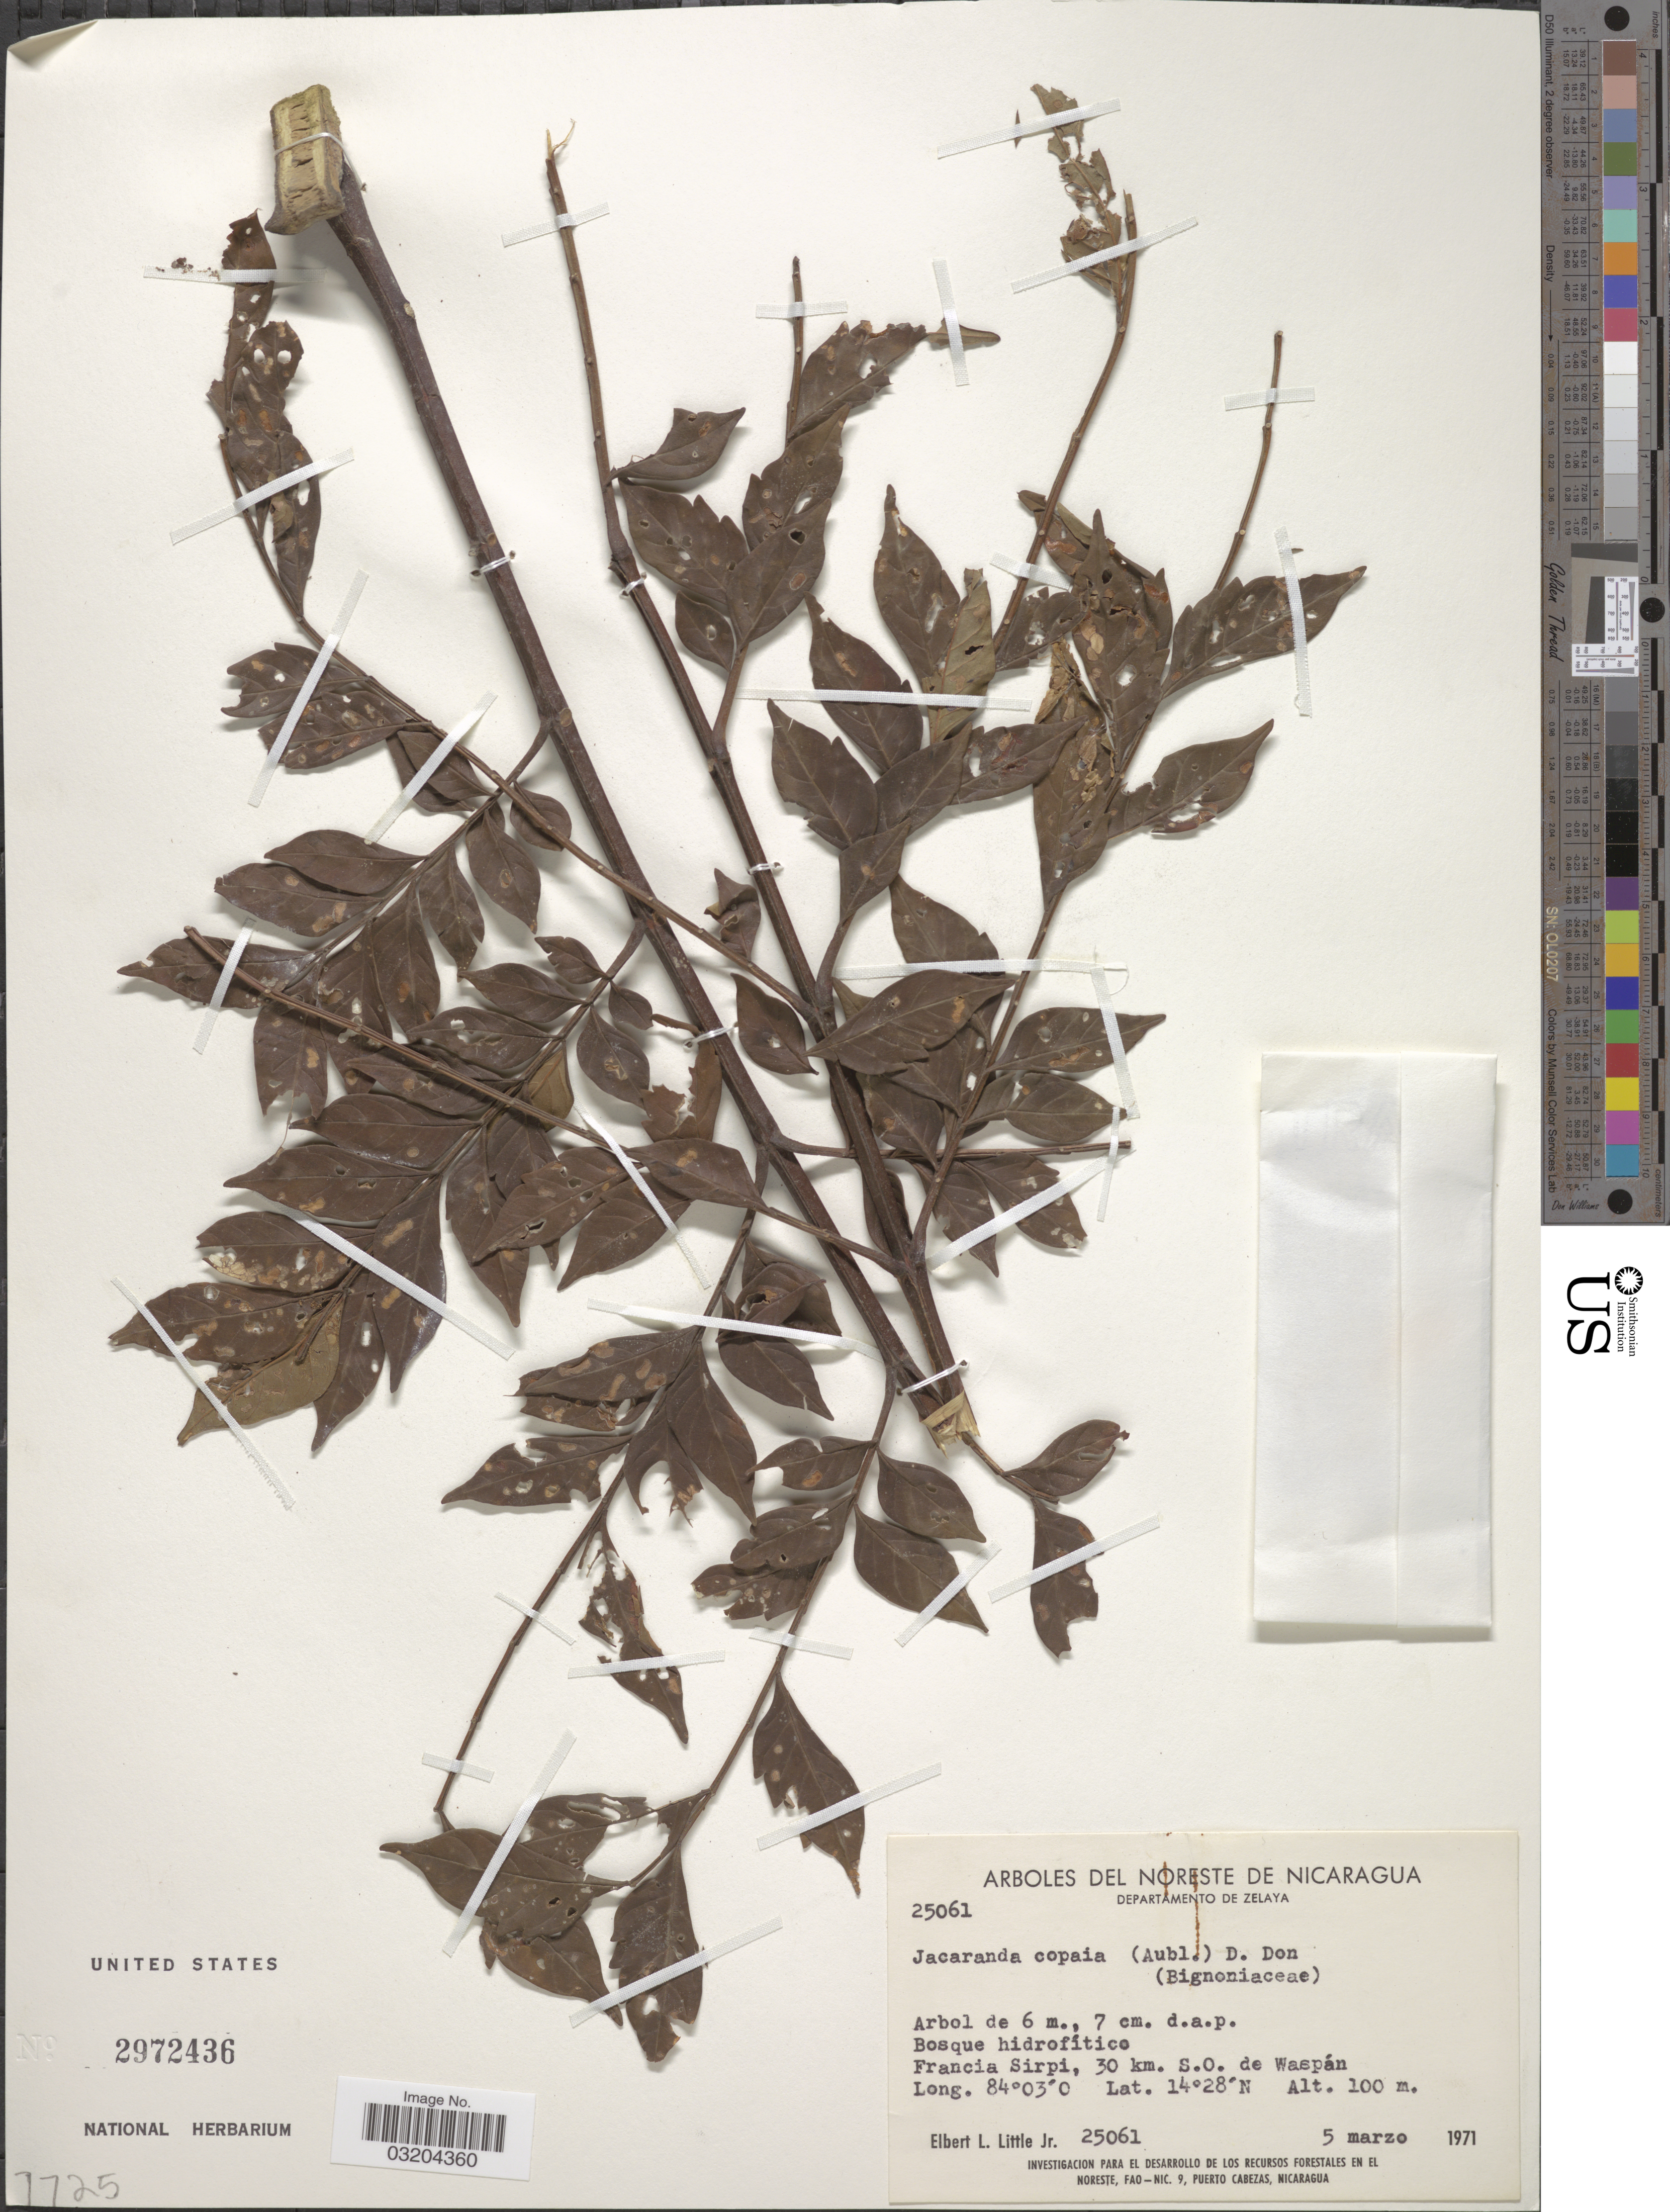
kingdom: Plantae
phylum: Tracheophyta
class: Magnoliopsida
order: Lamiales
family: Bignoniaceae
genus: Jacaranda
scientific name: Jacaranda copaia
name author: (Aubl.) D. Don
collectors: E. L. Little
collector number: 25061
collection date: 1971-03-05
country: Nicaragua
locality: Noreste de Nicaragua. Departamento de Zelaya. Francia Sirpi, 30 km. S. O. de Waspán.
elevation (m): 100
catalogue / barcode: US 2972436